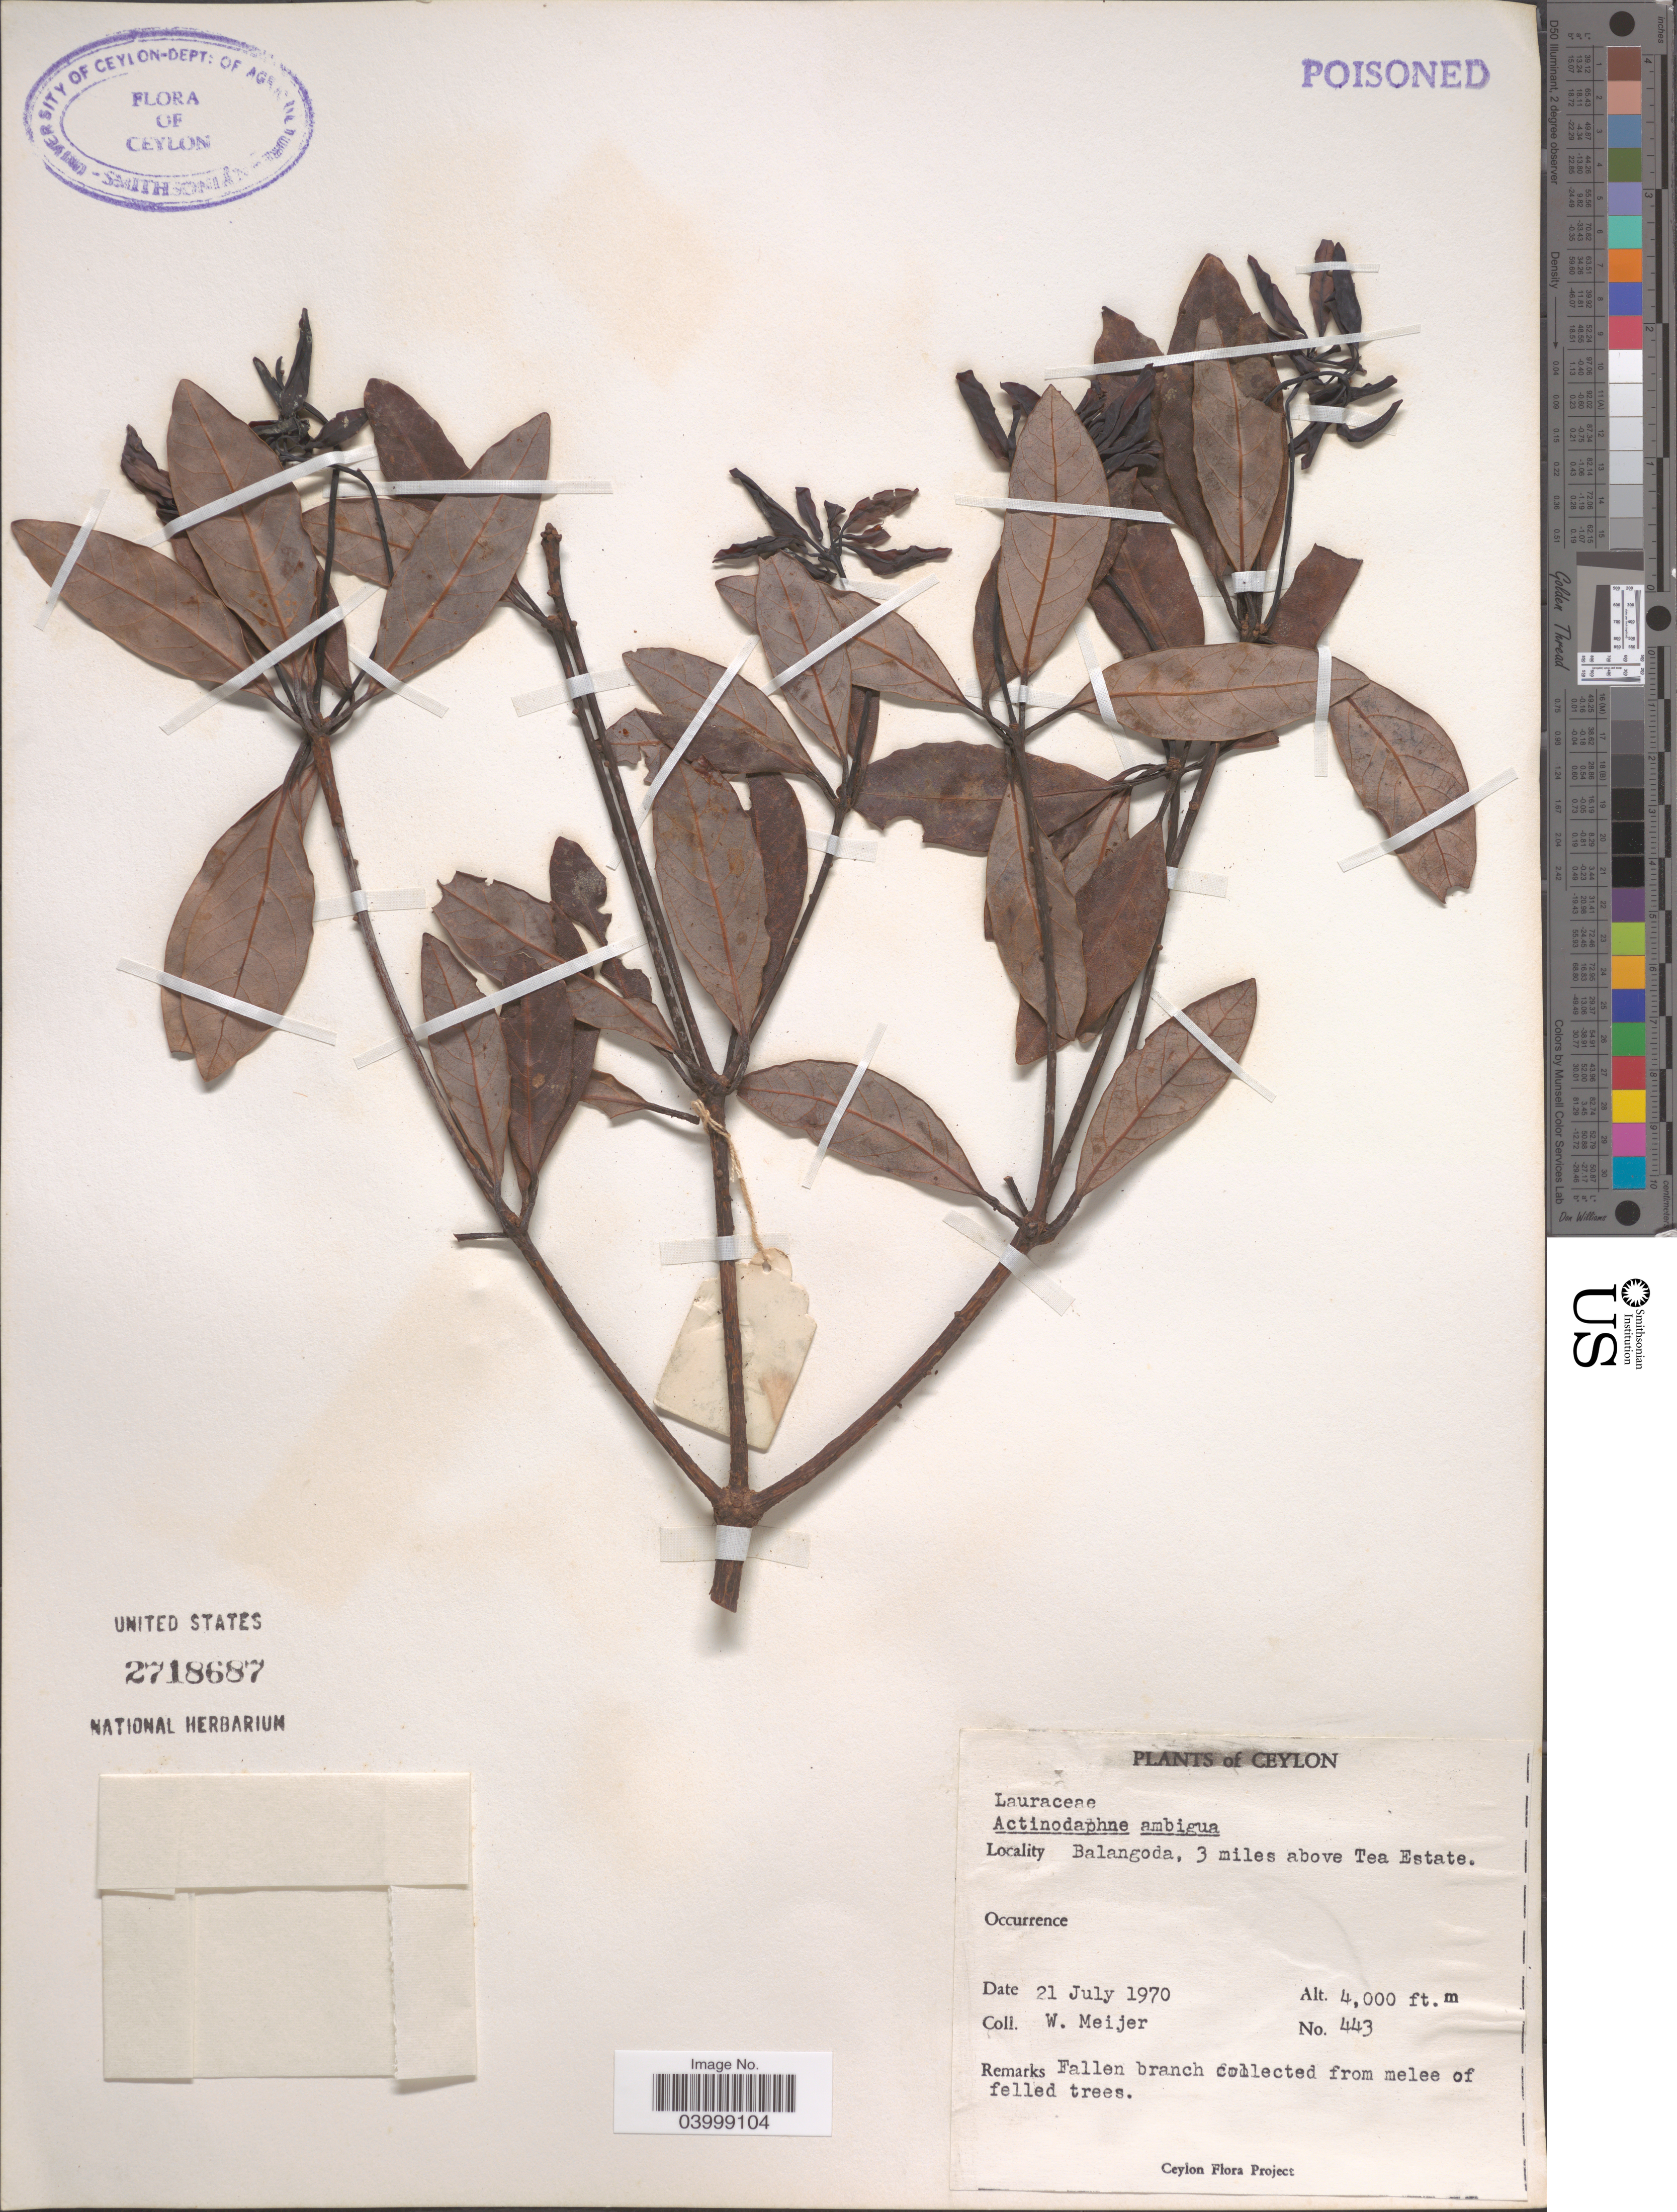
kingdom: Plantae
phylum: Tracheophyta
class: Magnoliopsida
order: Laurales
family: Lauraceae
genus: Actinodaphne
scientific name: Actinodaphne ambigua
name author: Hook. f.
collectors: W. Meijer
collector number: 443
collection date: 1970-07-21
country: Sri Lanka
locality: Ceylon. Balangoda, 3 miles above Tea Estate.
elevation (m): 1219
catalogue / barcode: US 2718687